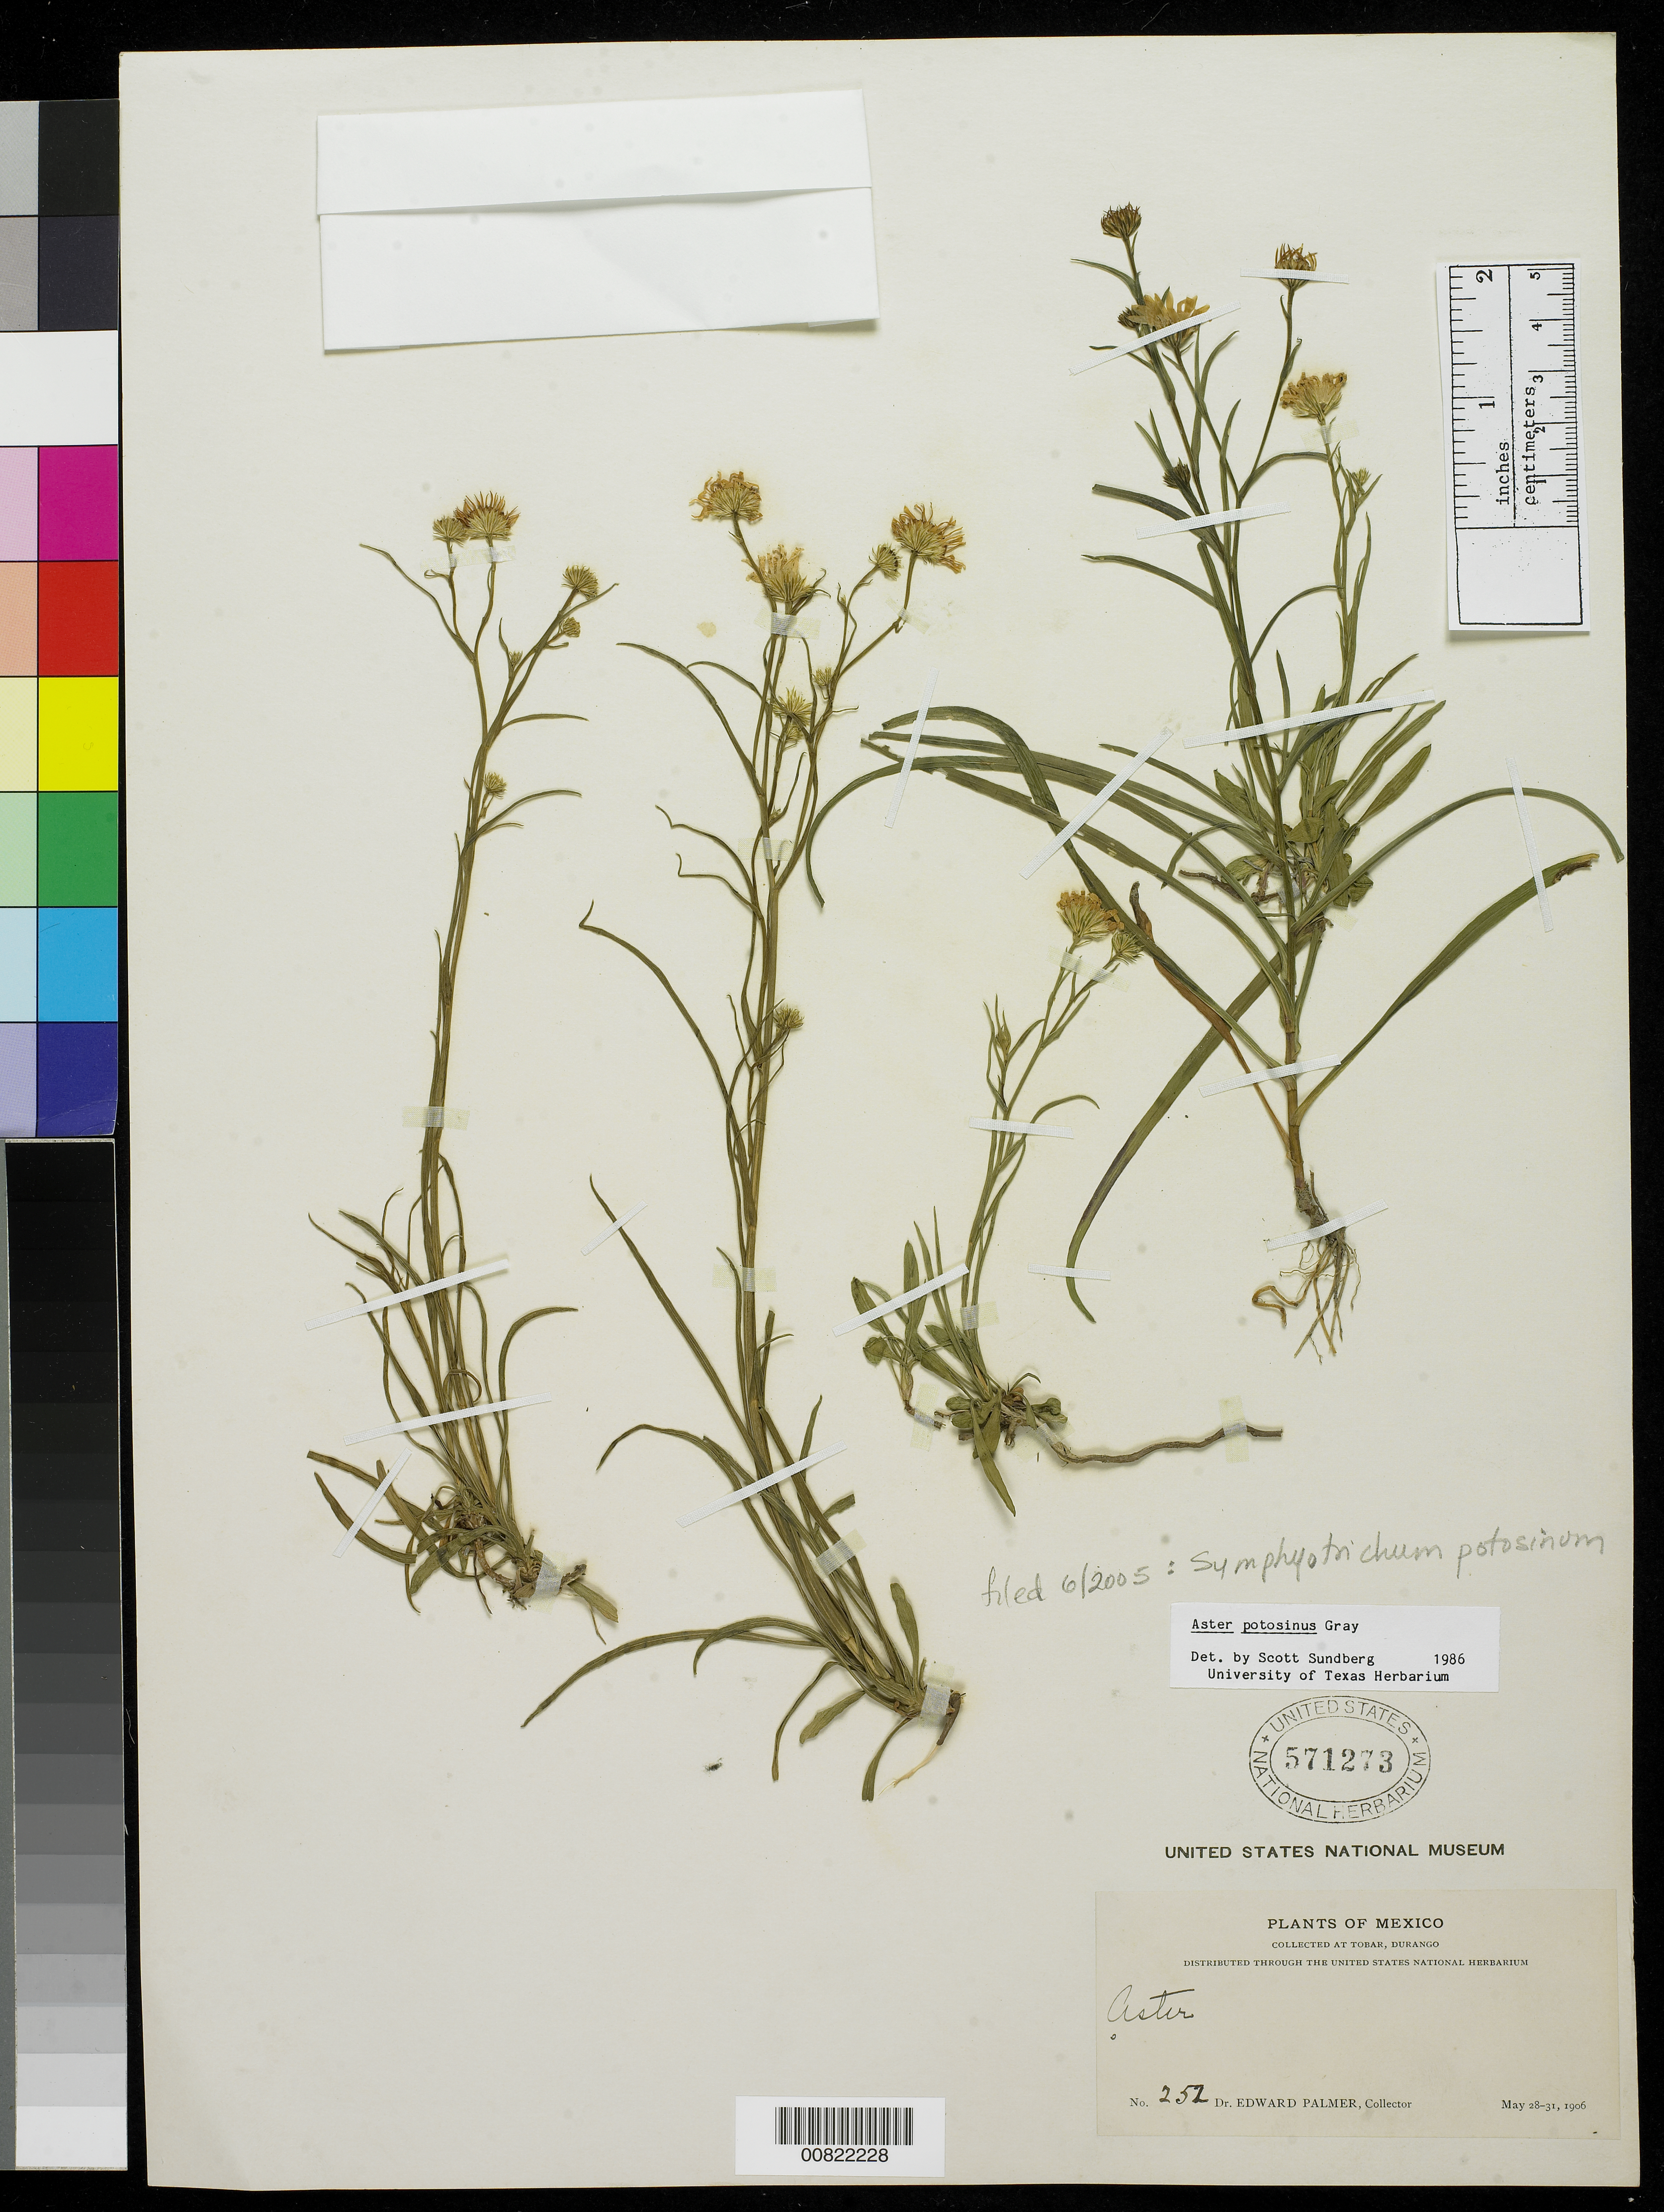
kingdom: Plantae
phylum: Tracheophyta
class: Magnoliopsida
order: Asterales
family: Asteraceae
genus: Symphyotrichum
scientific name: Symphyotrichum potosinum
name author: (A. Gray) G.L. Nesom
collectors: E. Palmer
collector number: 252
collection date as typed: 28 May 1906 to 31 May 1906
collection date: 1906-05-28/1906-05-31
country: Mexico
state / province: Durango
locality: Tobar, Durango.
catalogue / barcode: US 571273